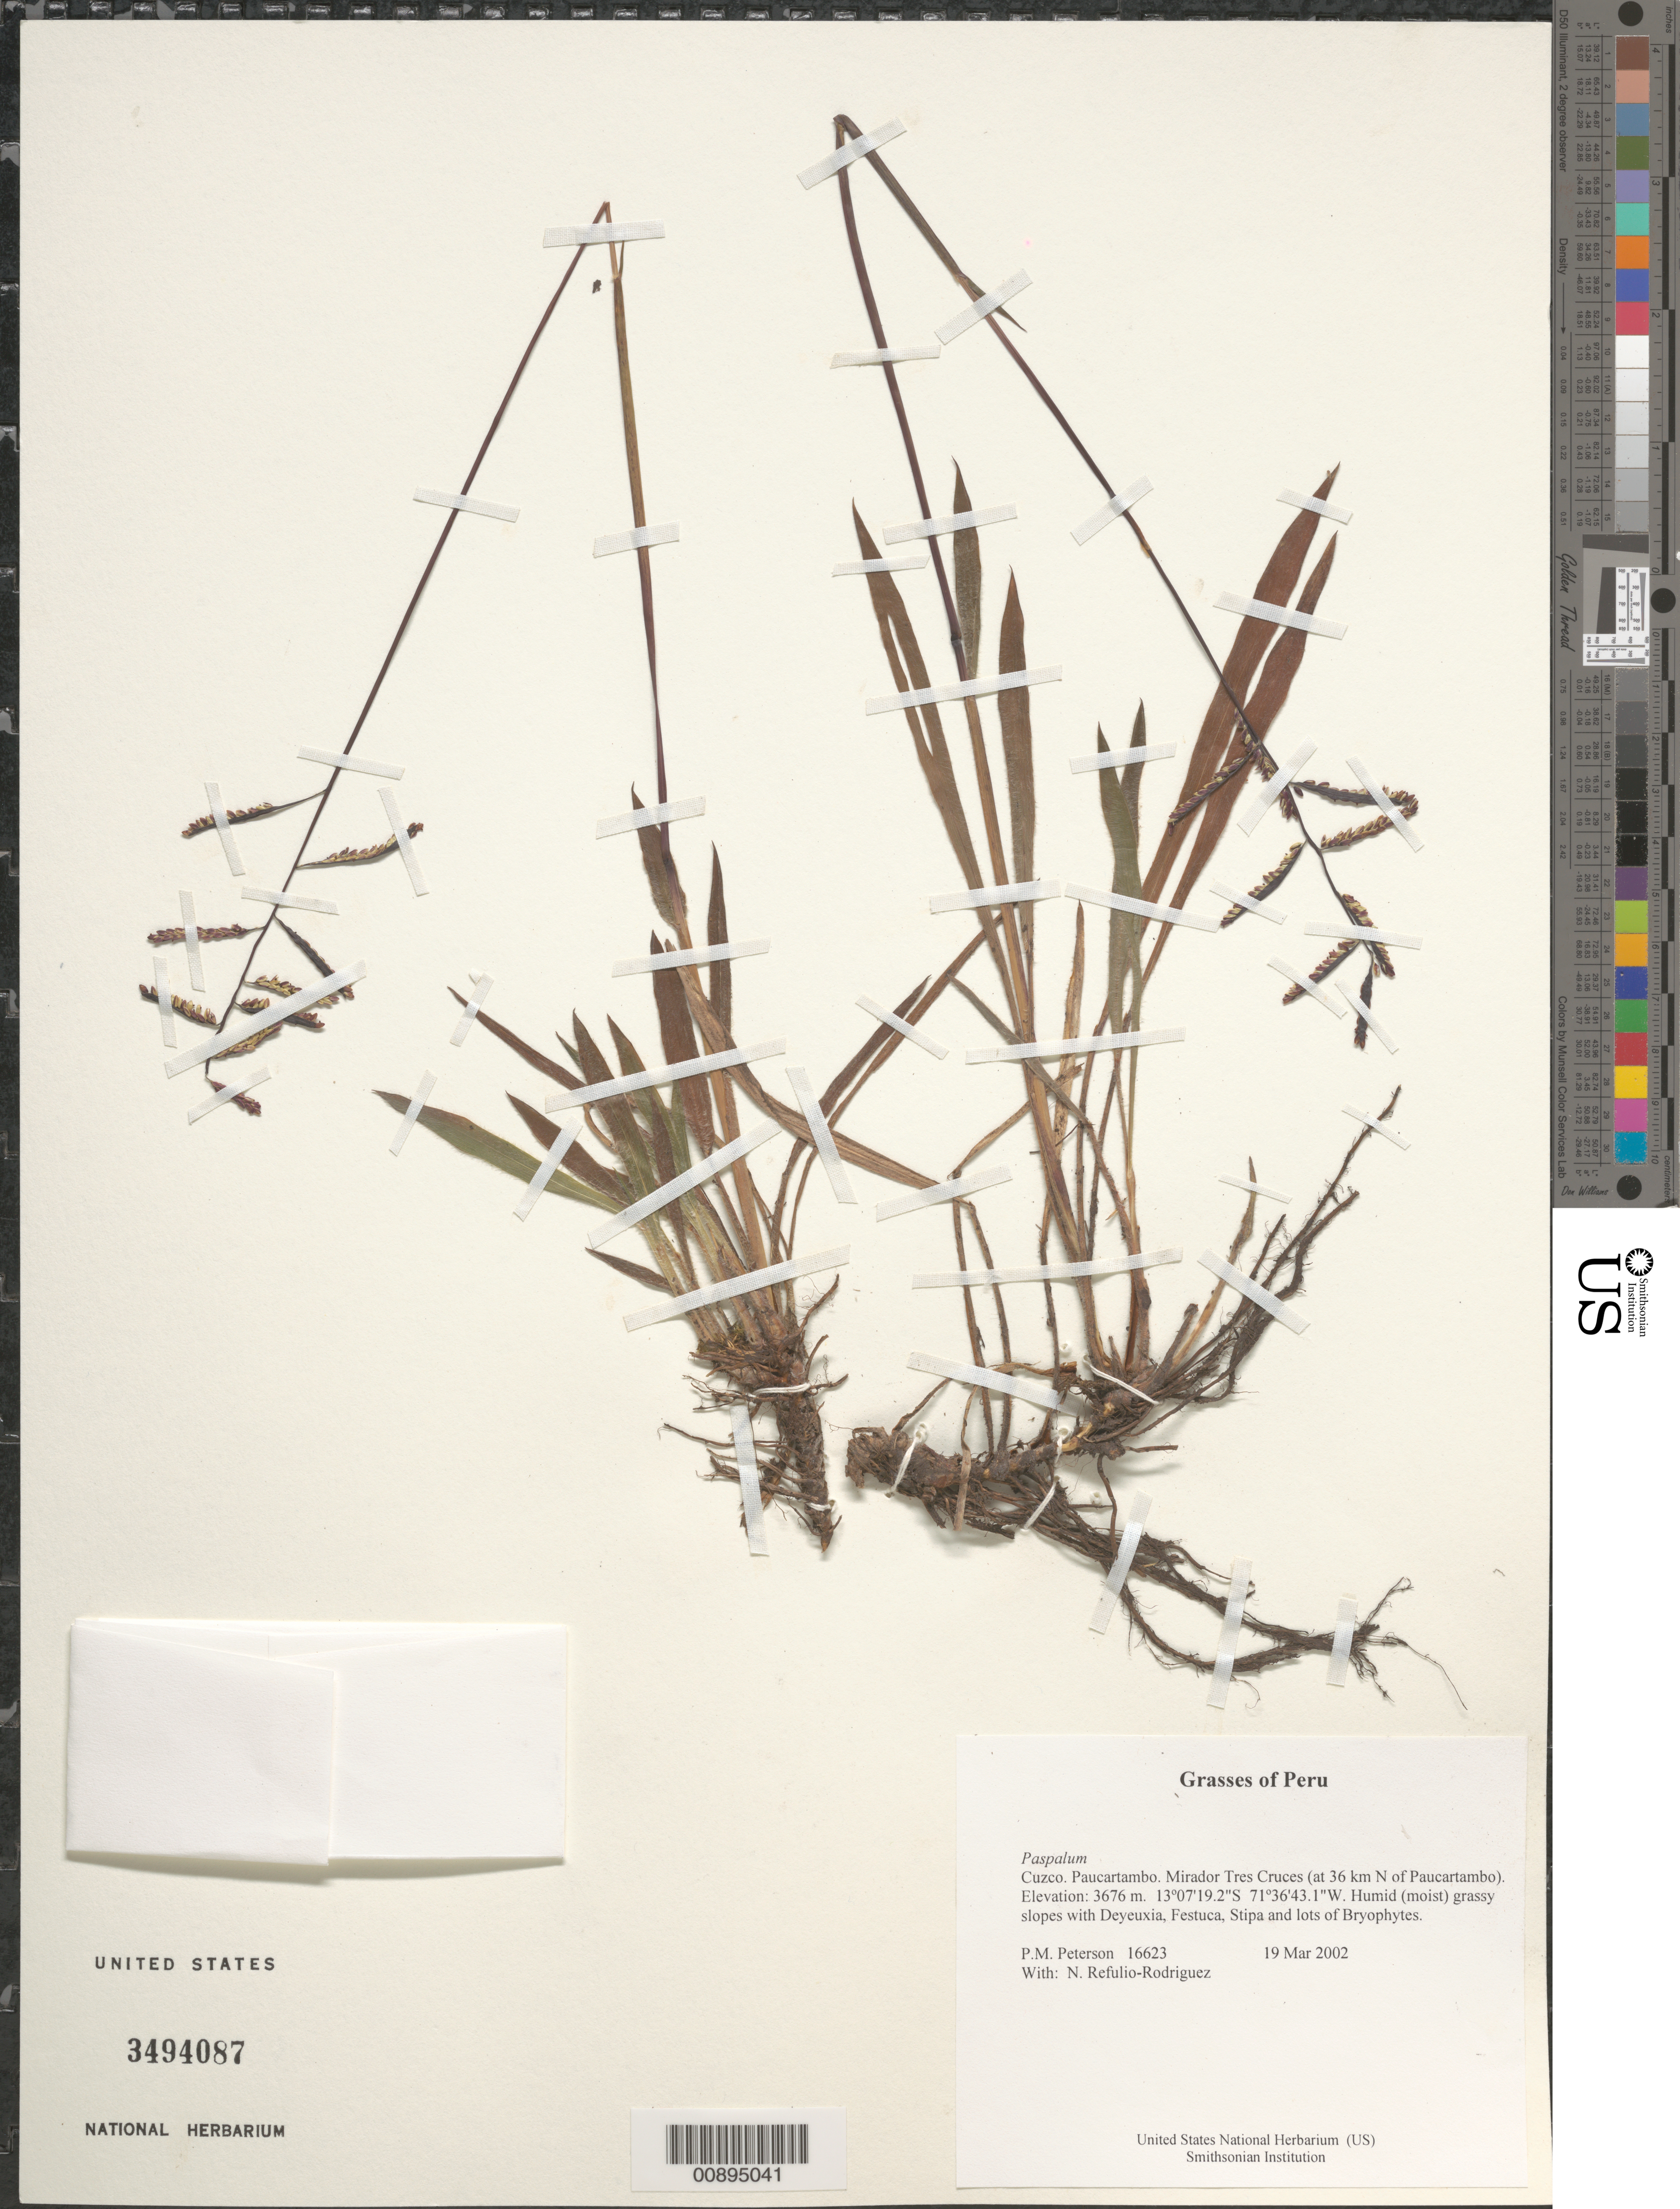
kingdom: Plantae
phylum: Tracheophyta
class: Liliopsida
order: Poales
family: Poaceae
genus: Paspalum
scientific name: Paspalum sp.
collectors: P. M. Peterson & N. Refulio-Rodríguez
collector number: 16623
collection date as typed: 19 Mar 2002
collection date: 2002-03-19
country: Peru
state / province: Cusco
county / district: Paucartambo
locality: Mirador Tres Cruces (at 36 km N of Paucartambo).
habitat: Humid (moist) grassy slopes with ~Deyeuxia, Festuca, Stipa~ and lots of Bryophytes.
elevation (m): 3676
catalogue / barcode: US 3494087